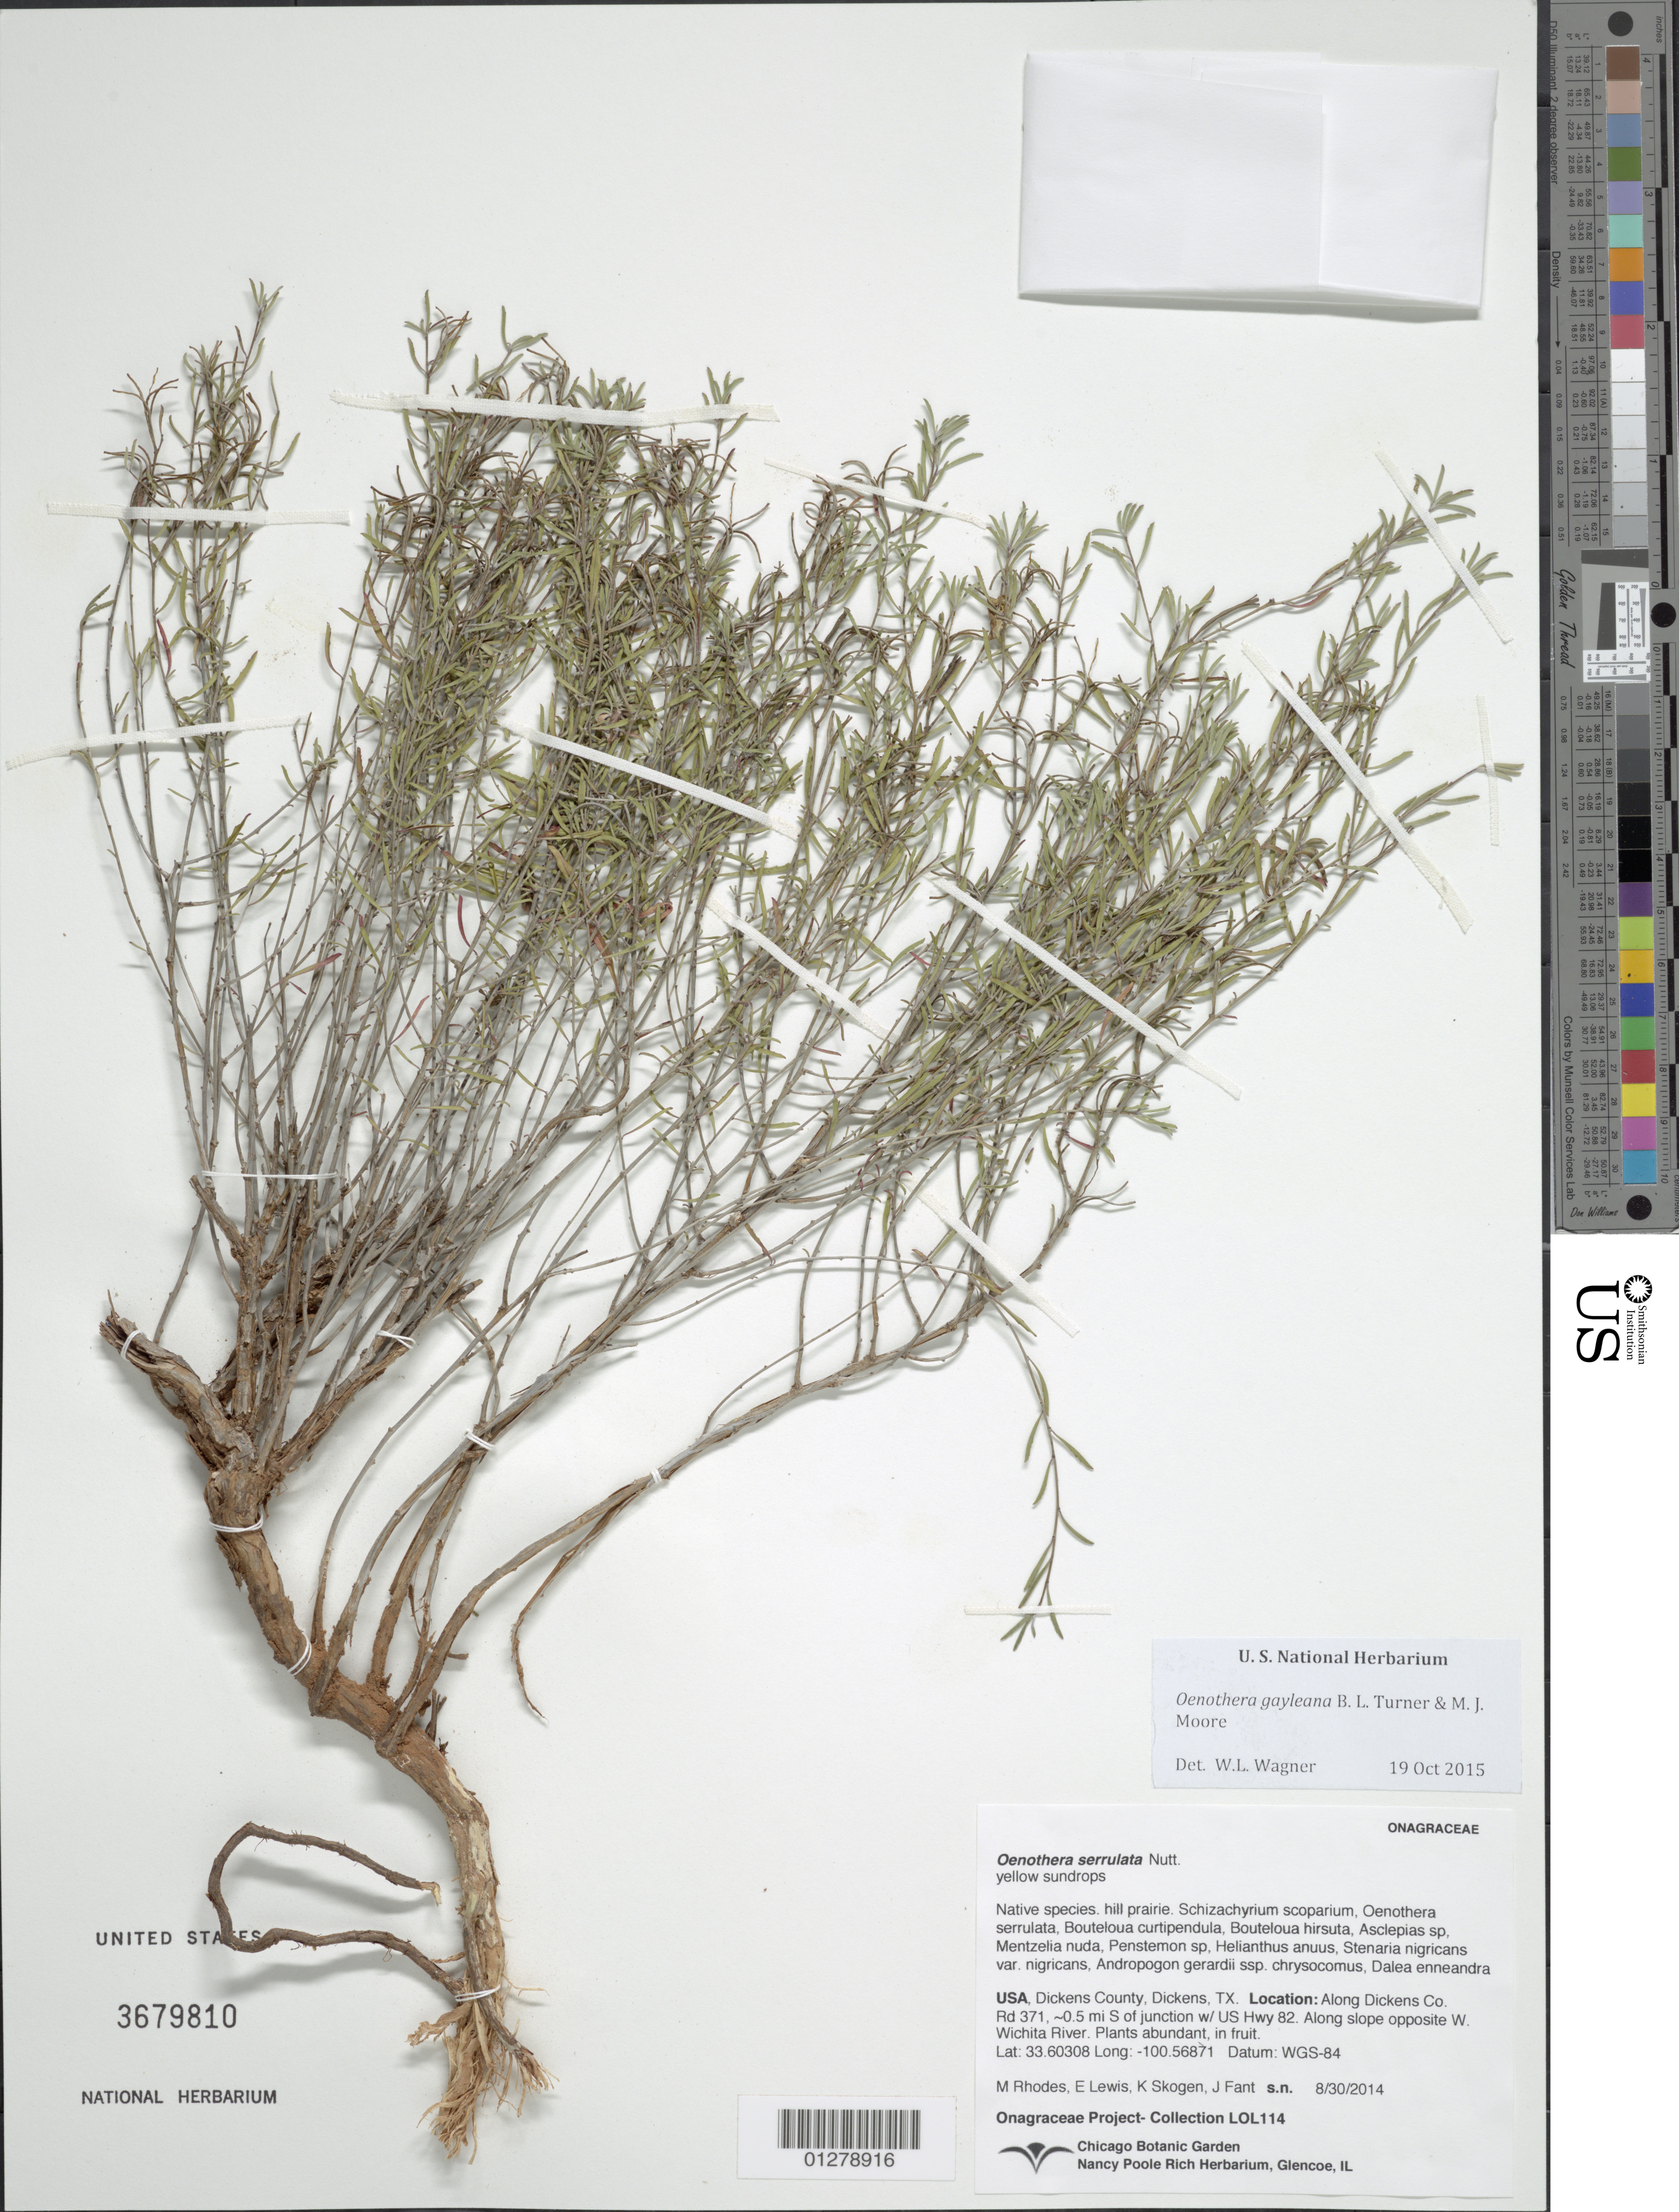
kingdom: Plantae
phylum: Tracheophyta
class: Magnoliopsida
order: Myrtales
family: Onagraceae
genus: Oenothera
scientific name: Oenothera serrulata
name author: Nutt.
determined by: Wagner, W. L., (BOT), Smithsonian Institution - National Museum of Natural History (UNITED STATES)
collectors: Onagraceae Project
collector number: LOL 114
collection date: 2014-08-30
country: United States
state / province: Texas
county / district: Dickens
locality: Along Dickens Co. Rd 371, ~0.5 mi S of junction w/ US Hwy 82. Along slope opposite W. Wichita River. Plants abundant, in fruit.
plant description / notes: US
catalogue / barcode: US 3679810